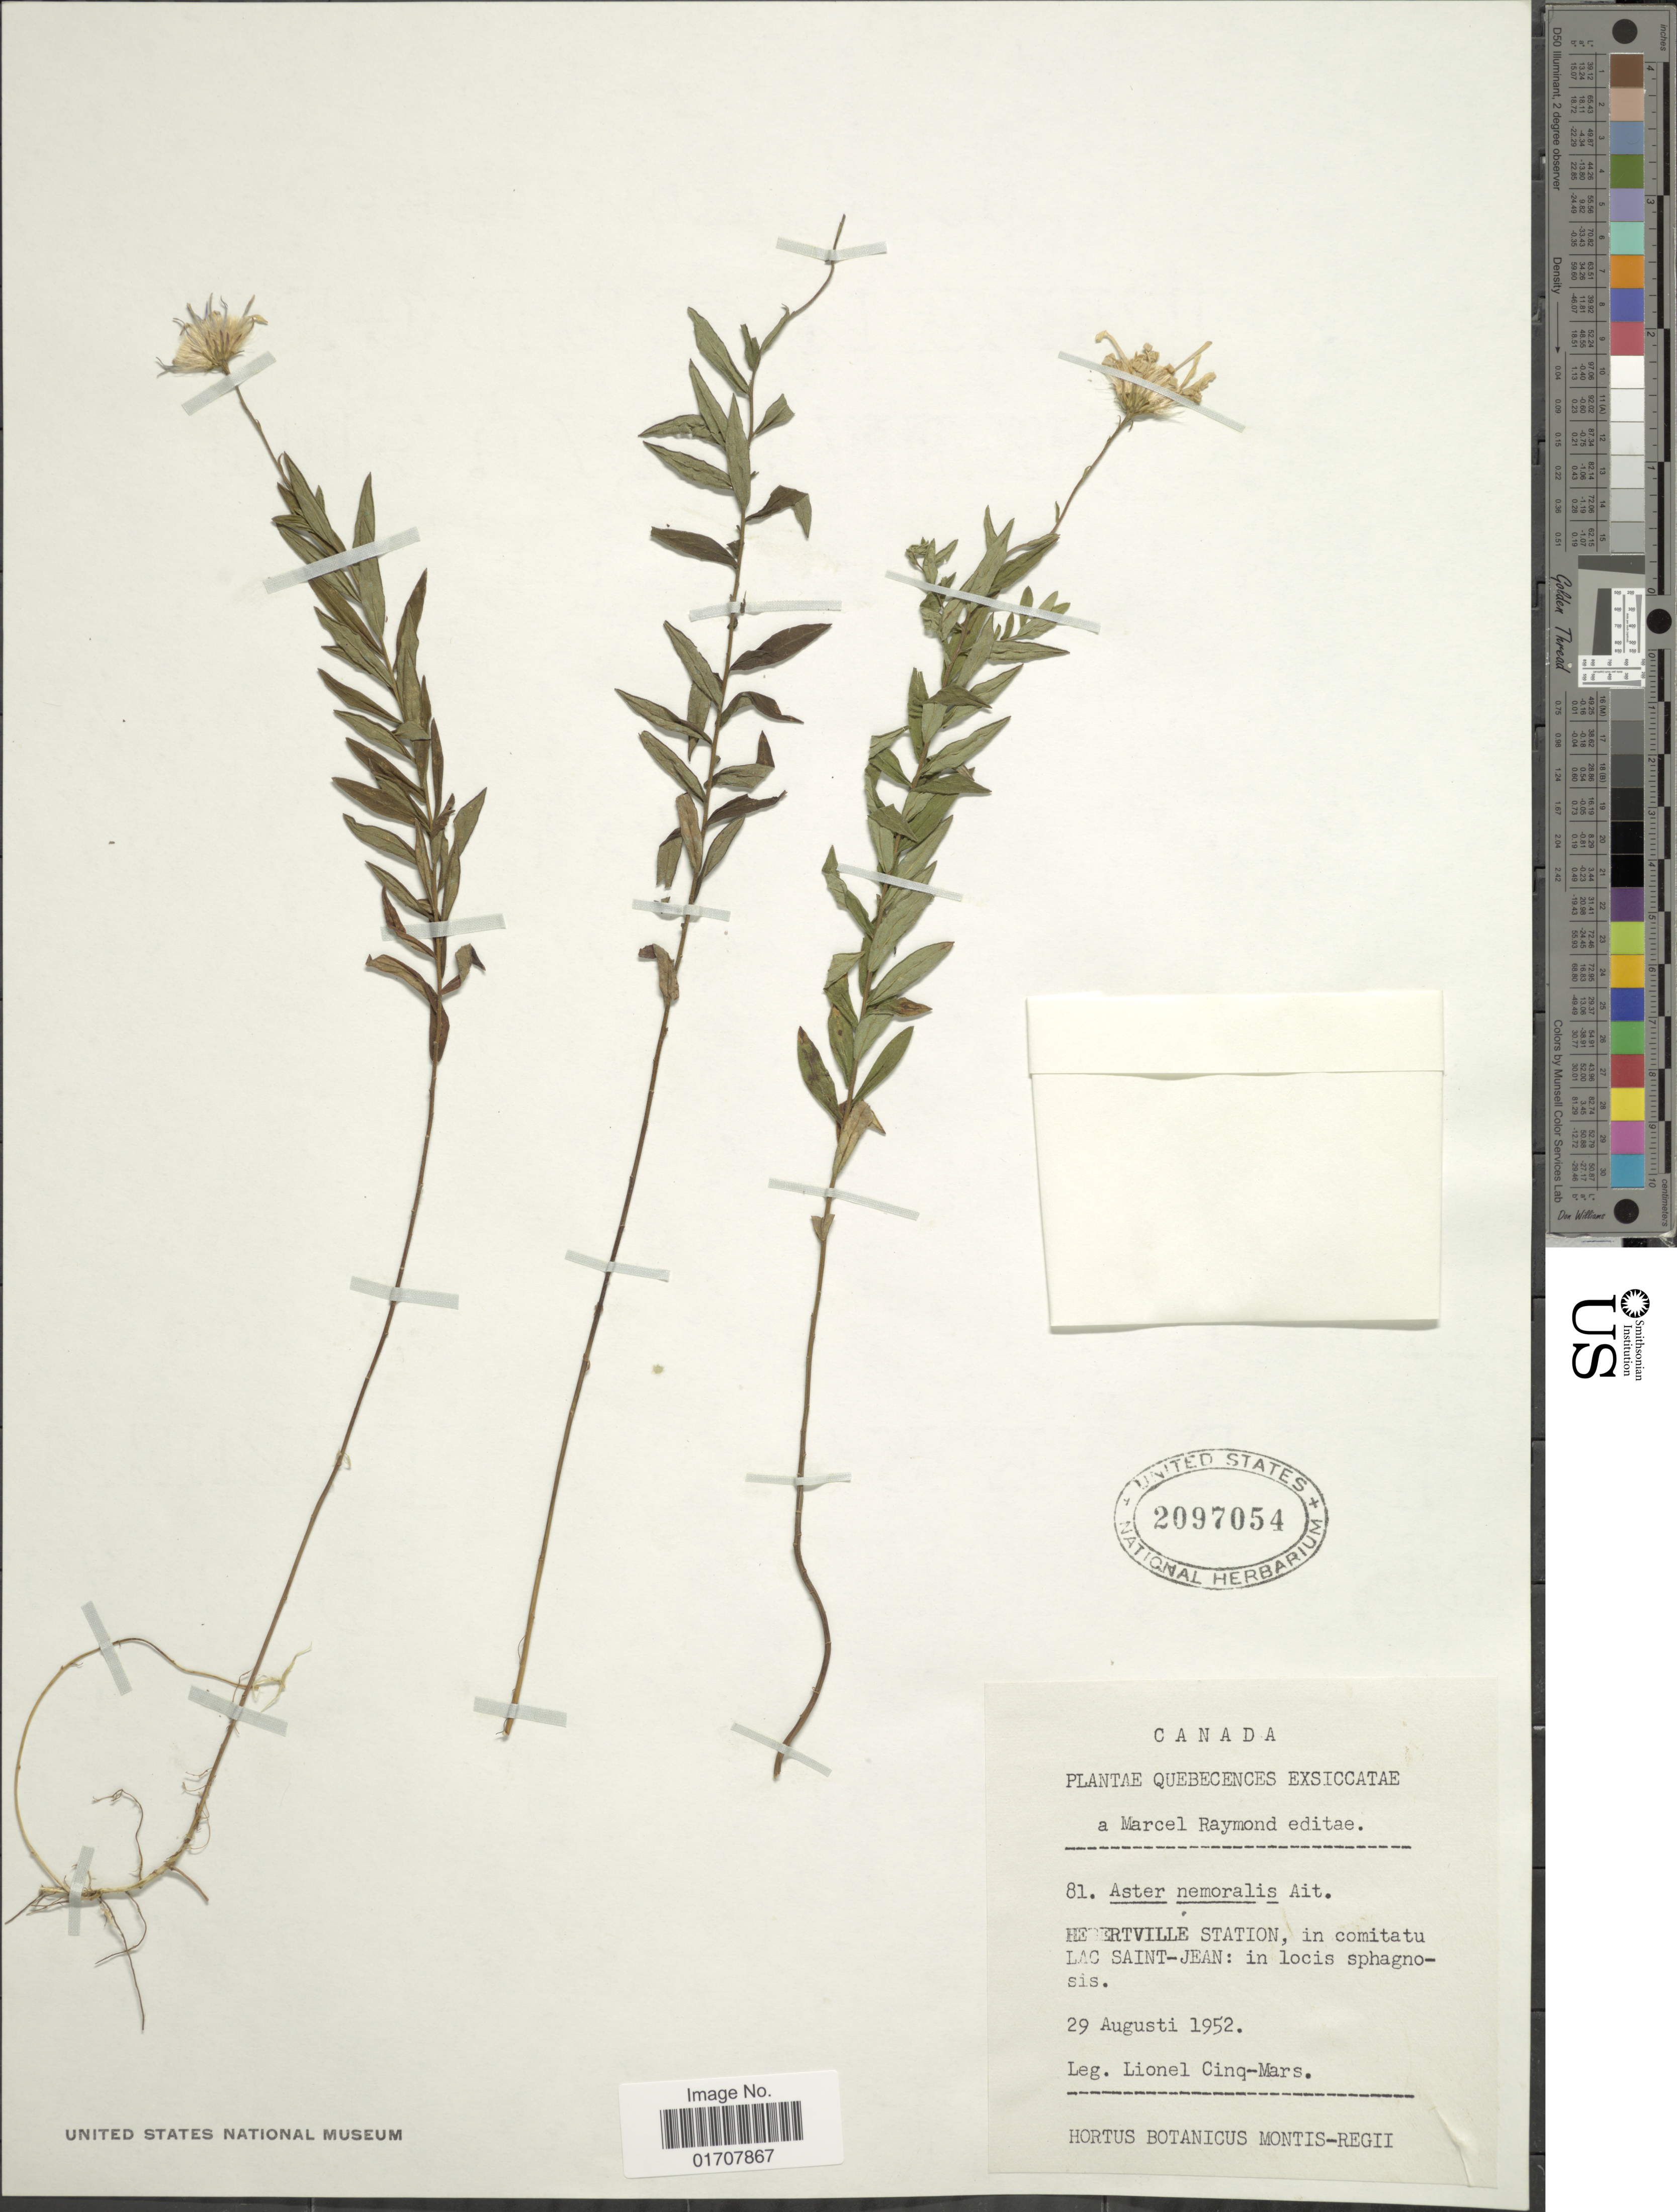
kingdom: Plantae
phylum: Tracheophyta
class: Magnoliopsida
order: Asterales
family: Asteraceae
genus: Oclemena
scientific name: Oclemena nemoralis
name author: (Aiton) Greene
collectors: L. Clinq-Mars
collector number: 81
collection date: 1952-08-29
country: Canada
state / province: Quebec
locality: Herterville Station, in comitatu Lac Saint-Jean: in locis Sphagnosis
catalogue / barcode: US 2097054